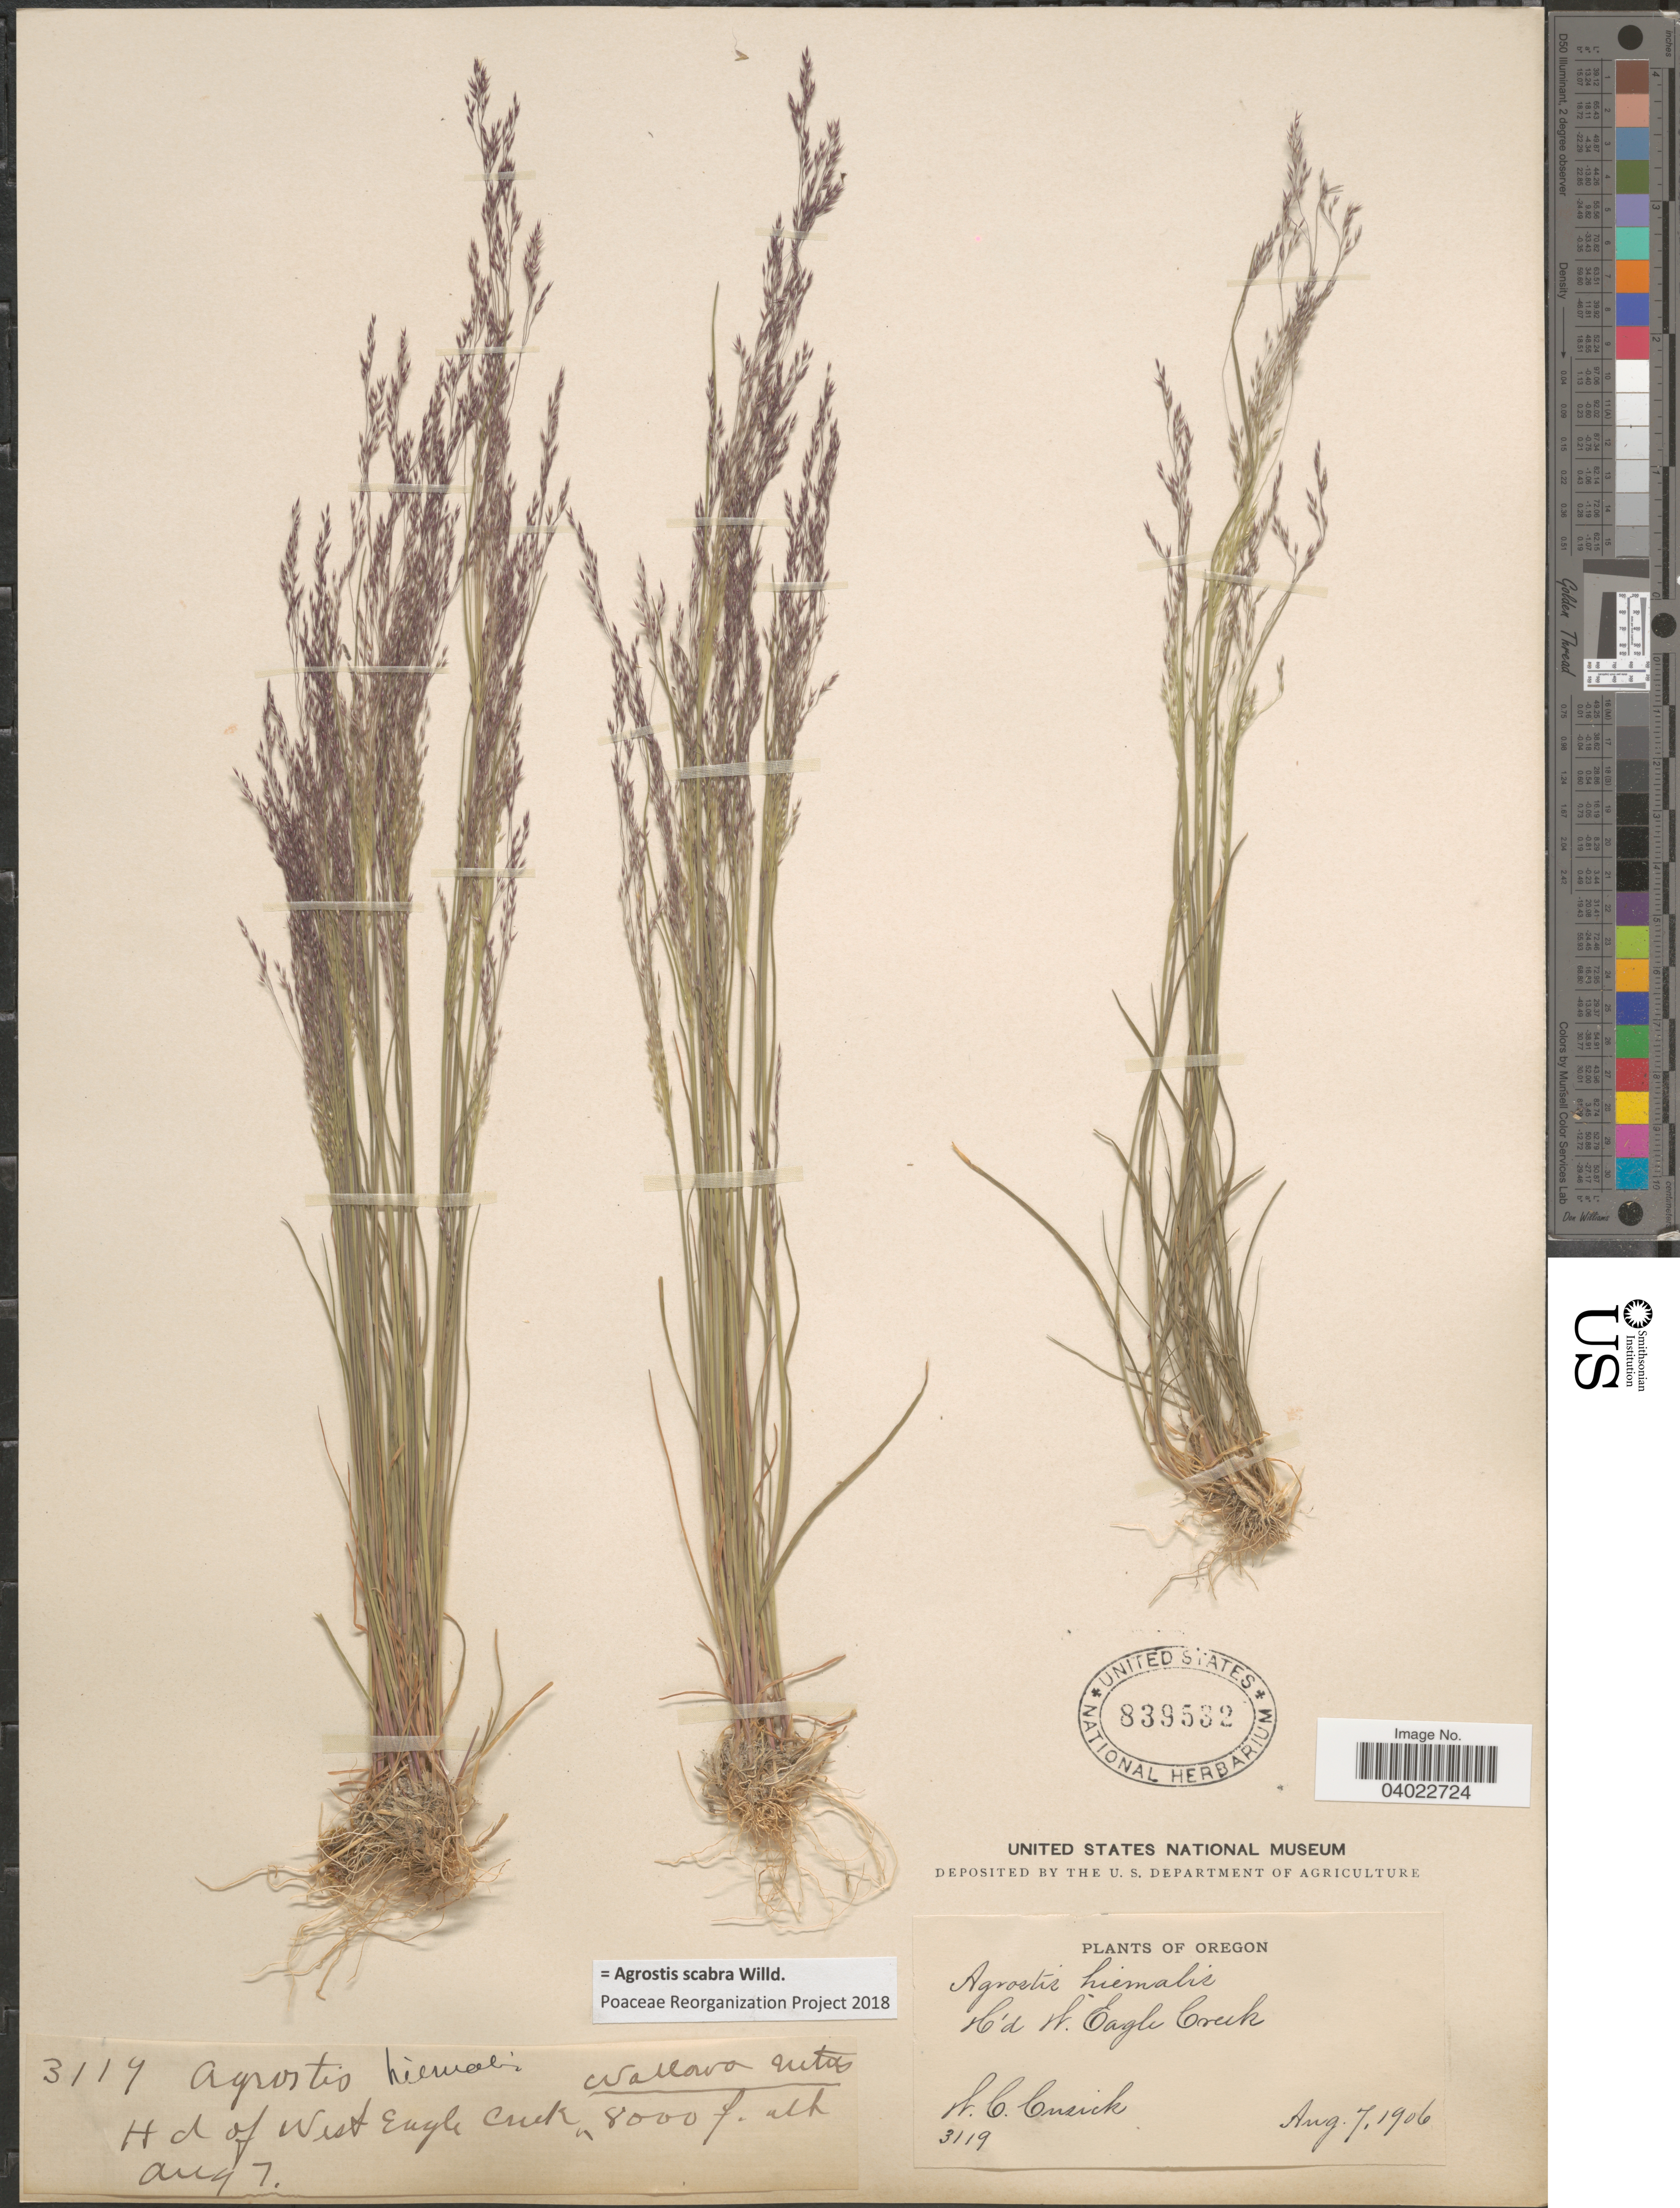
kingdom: Plantae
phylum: Tracheophyta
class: Liliopsida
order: Poales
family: Poaceae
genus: Agrostis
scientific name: Agrostis scabra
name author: Willd.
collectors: W. C. Cusick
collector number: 3119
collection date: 1906-08-07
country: United States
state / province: Oregon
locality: H'd of West Eagle Creek. Wallowa Mts.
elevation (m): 2438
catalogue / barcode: US 839532